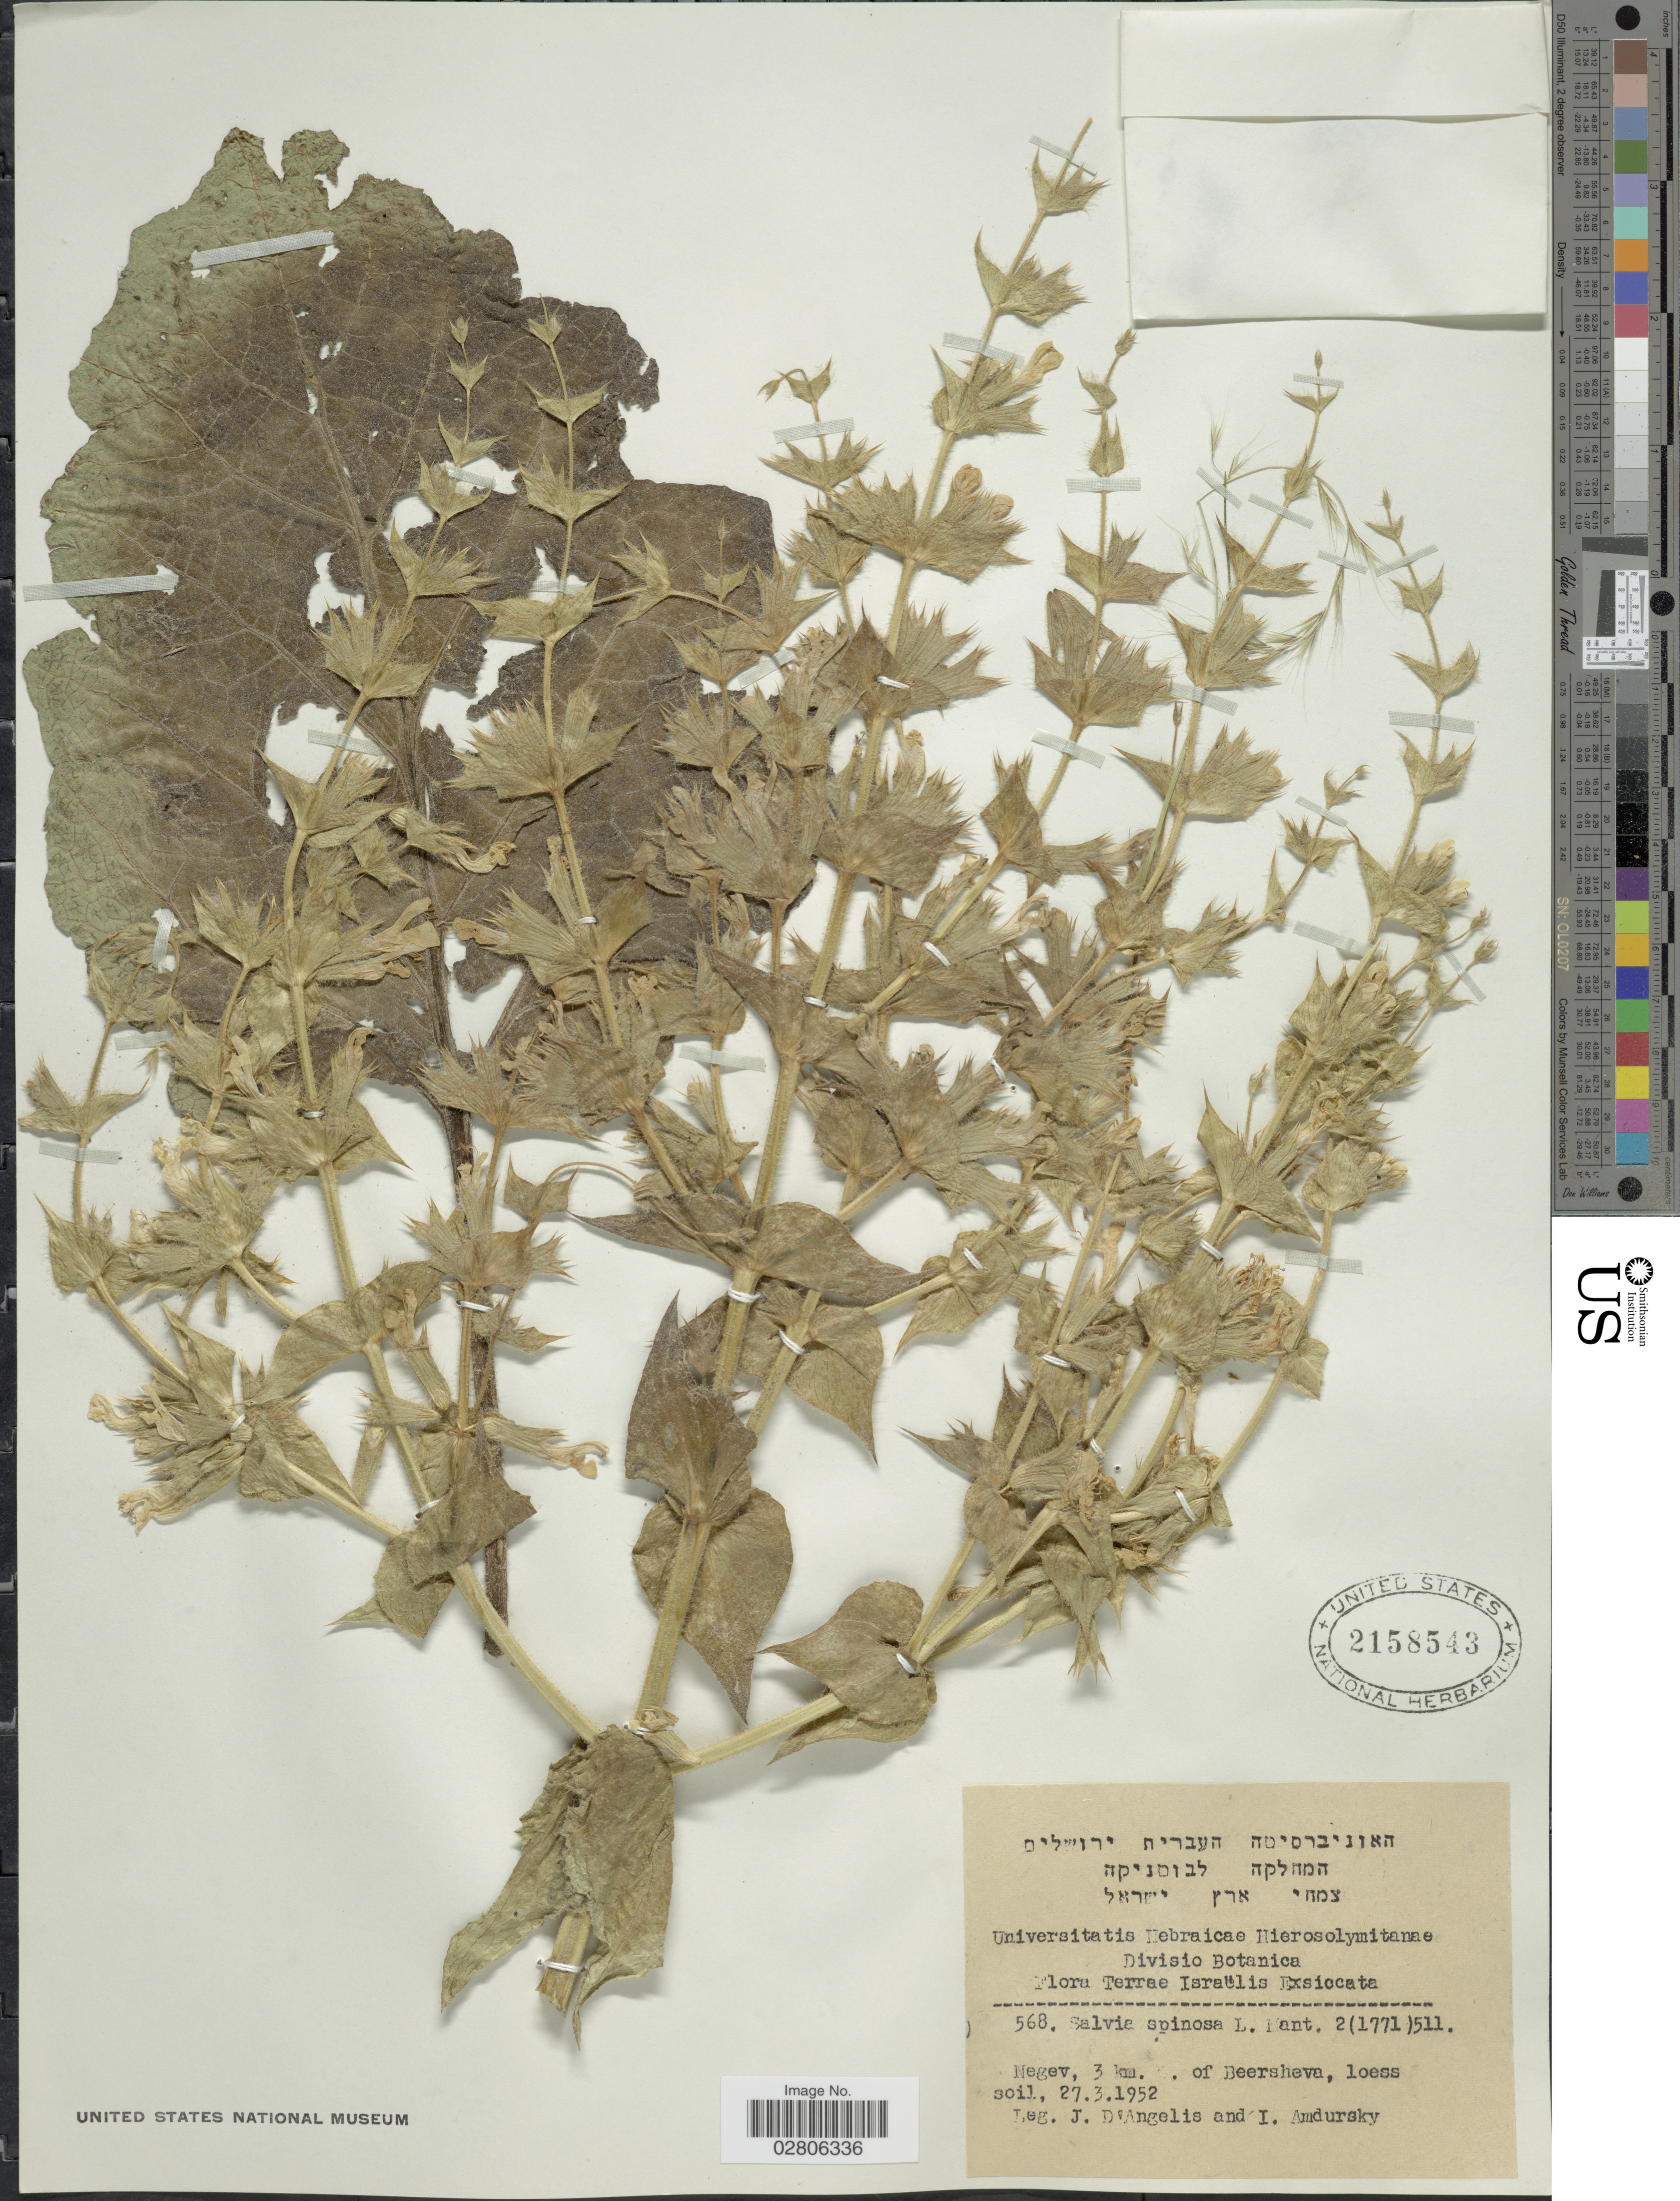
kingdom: Plantae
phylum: Tracheophyta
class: Magnoliopsida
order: Lamiales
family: Lamiaceae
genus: Salvia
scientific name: Salvia spinosa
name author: L.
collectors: J. D'angelis & I. Amdursky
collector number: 568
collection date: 1952-03-27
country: Israel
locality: Terrae Israëlis, X, Negev, 3 km. of Beersheva.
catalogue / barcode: US 2158543